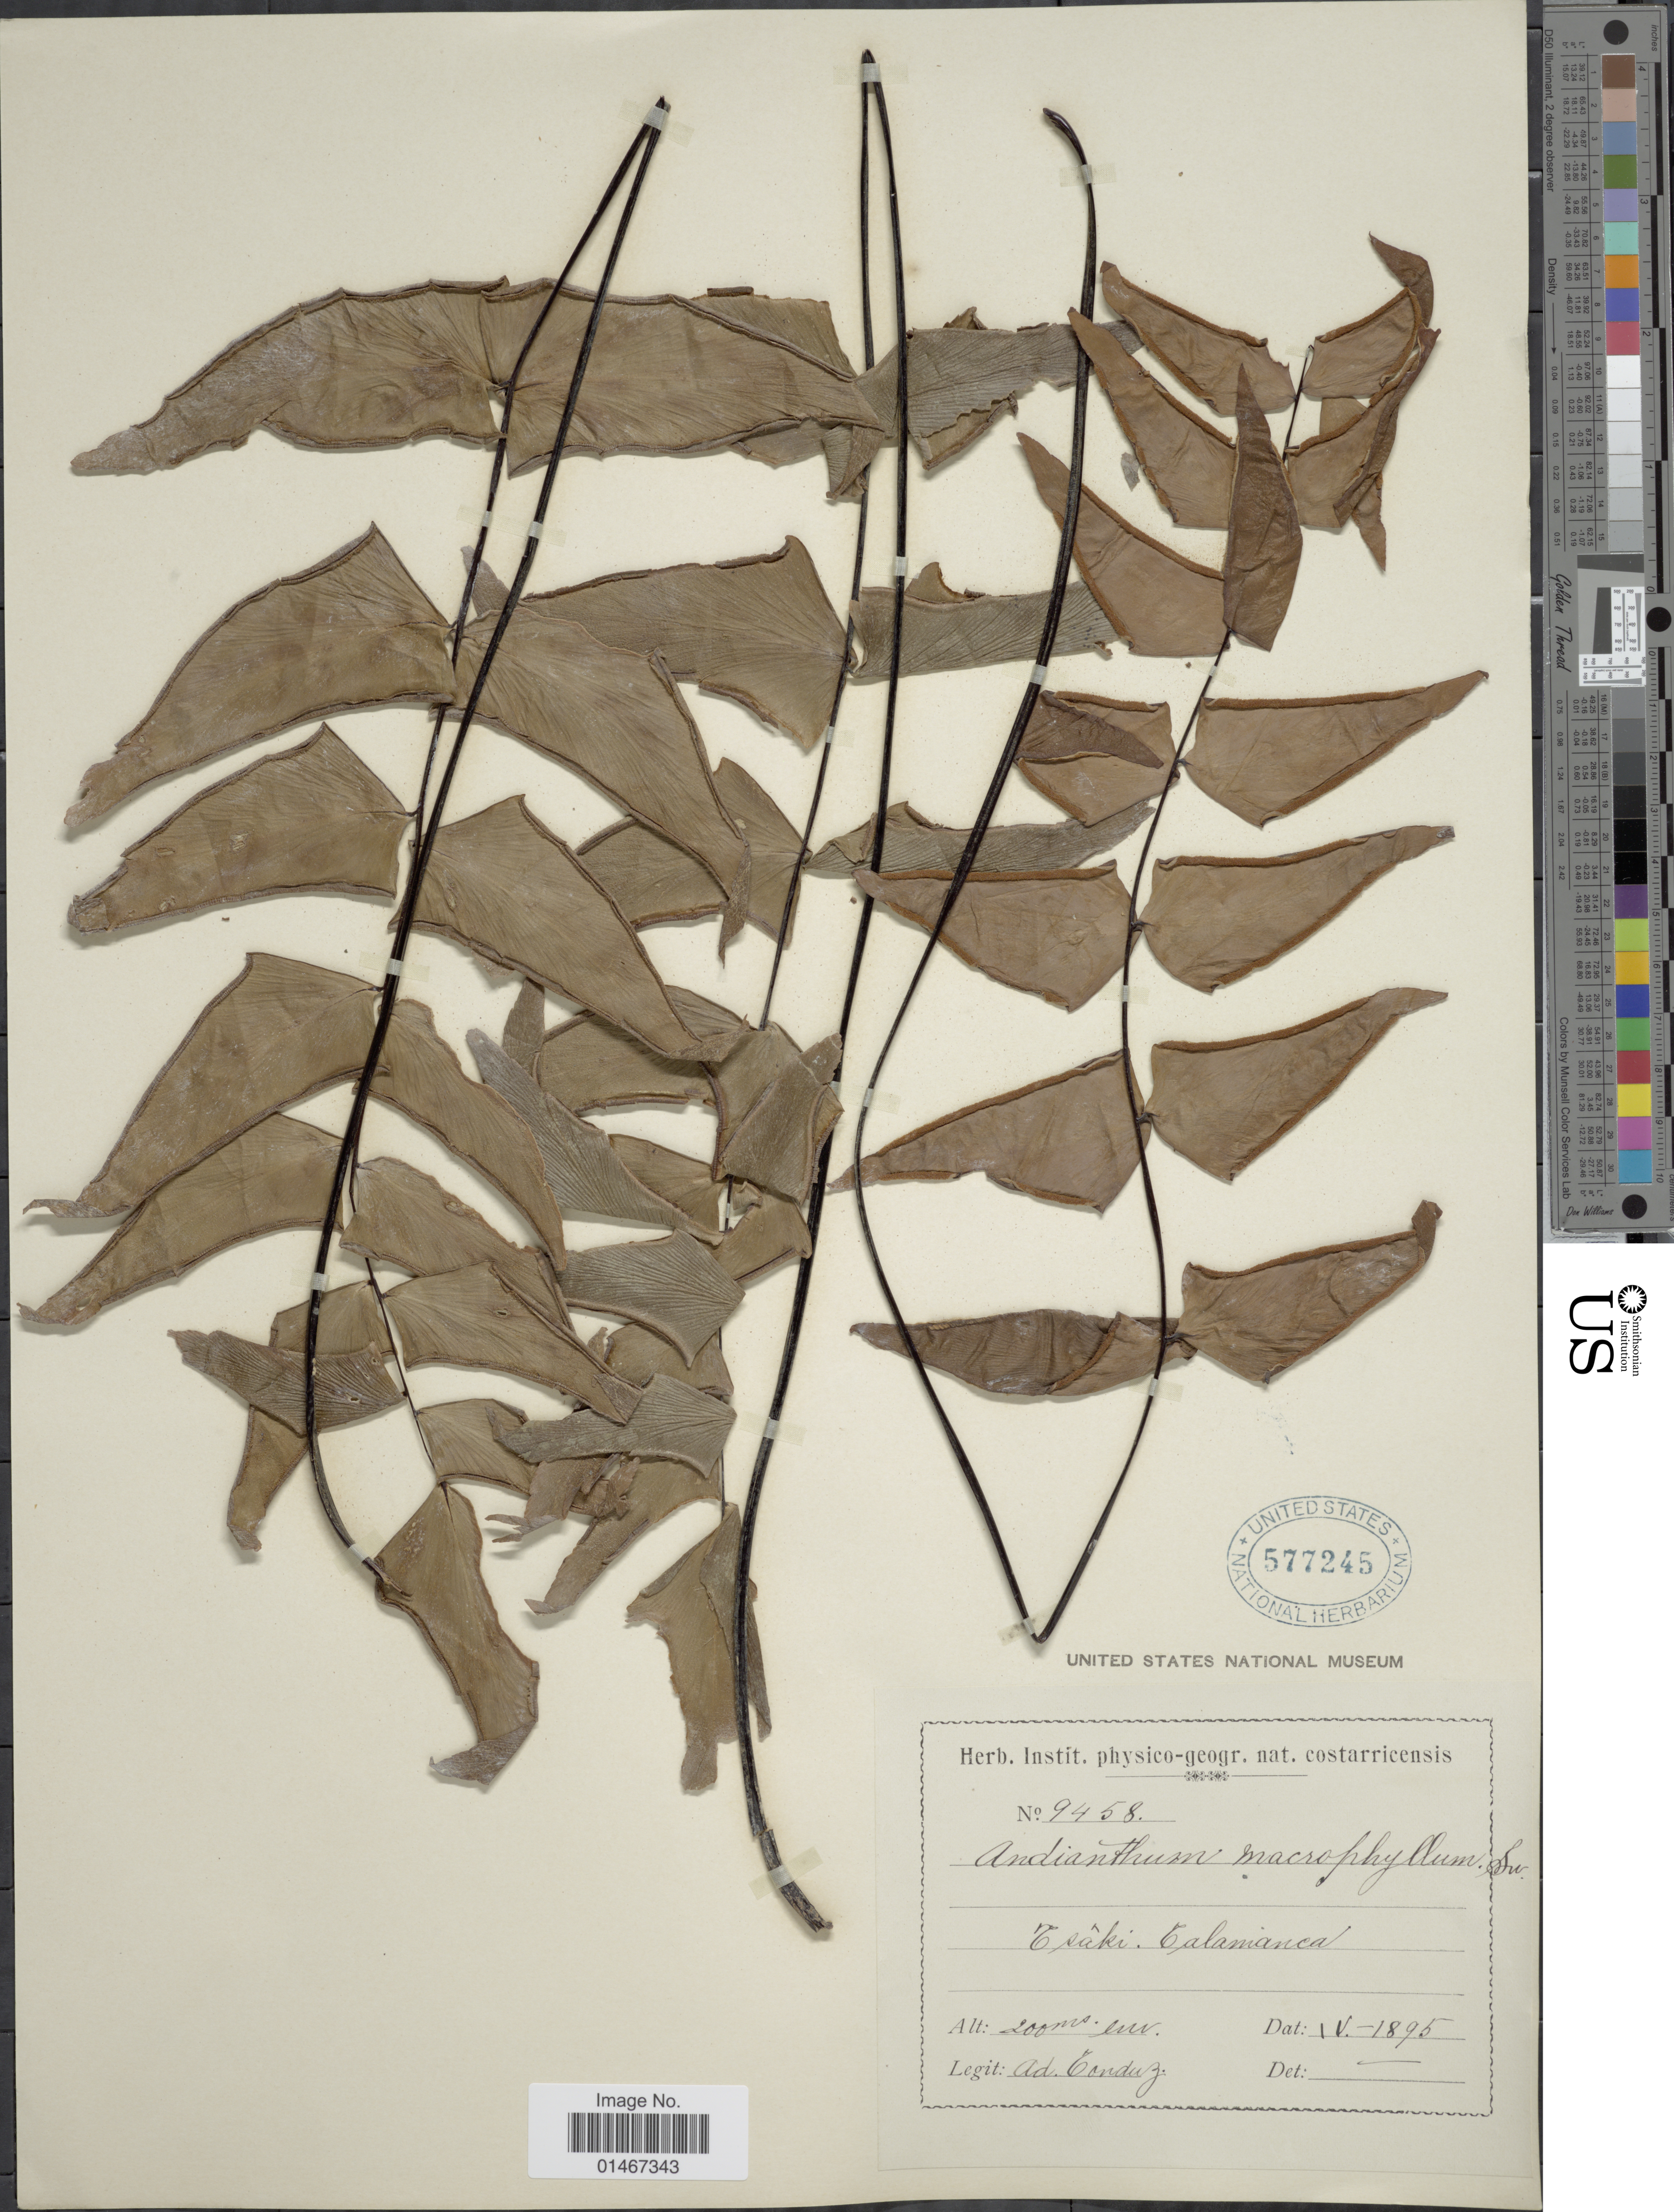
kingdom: Plantae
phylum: Tracheophyta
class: Polypodiopsida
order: Polypodiales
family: Pteridaceae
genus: Adiantum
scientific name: Adiantum macrophyllum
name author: Sw.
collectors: A. Tonduz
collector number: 9458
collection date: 1895-04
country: Costa Rica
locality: Tsaki: Talamanca.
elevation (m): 200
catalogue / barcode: US 577245